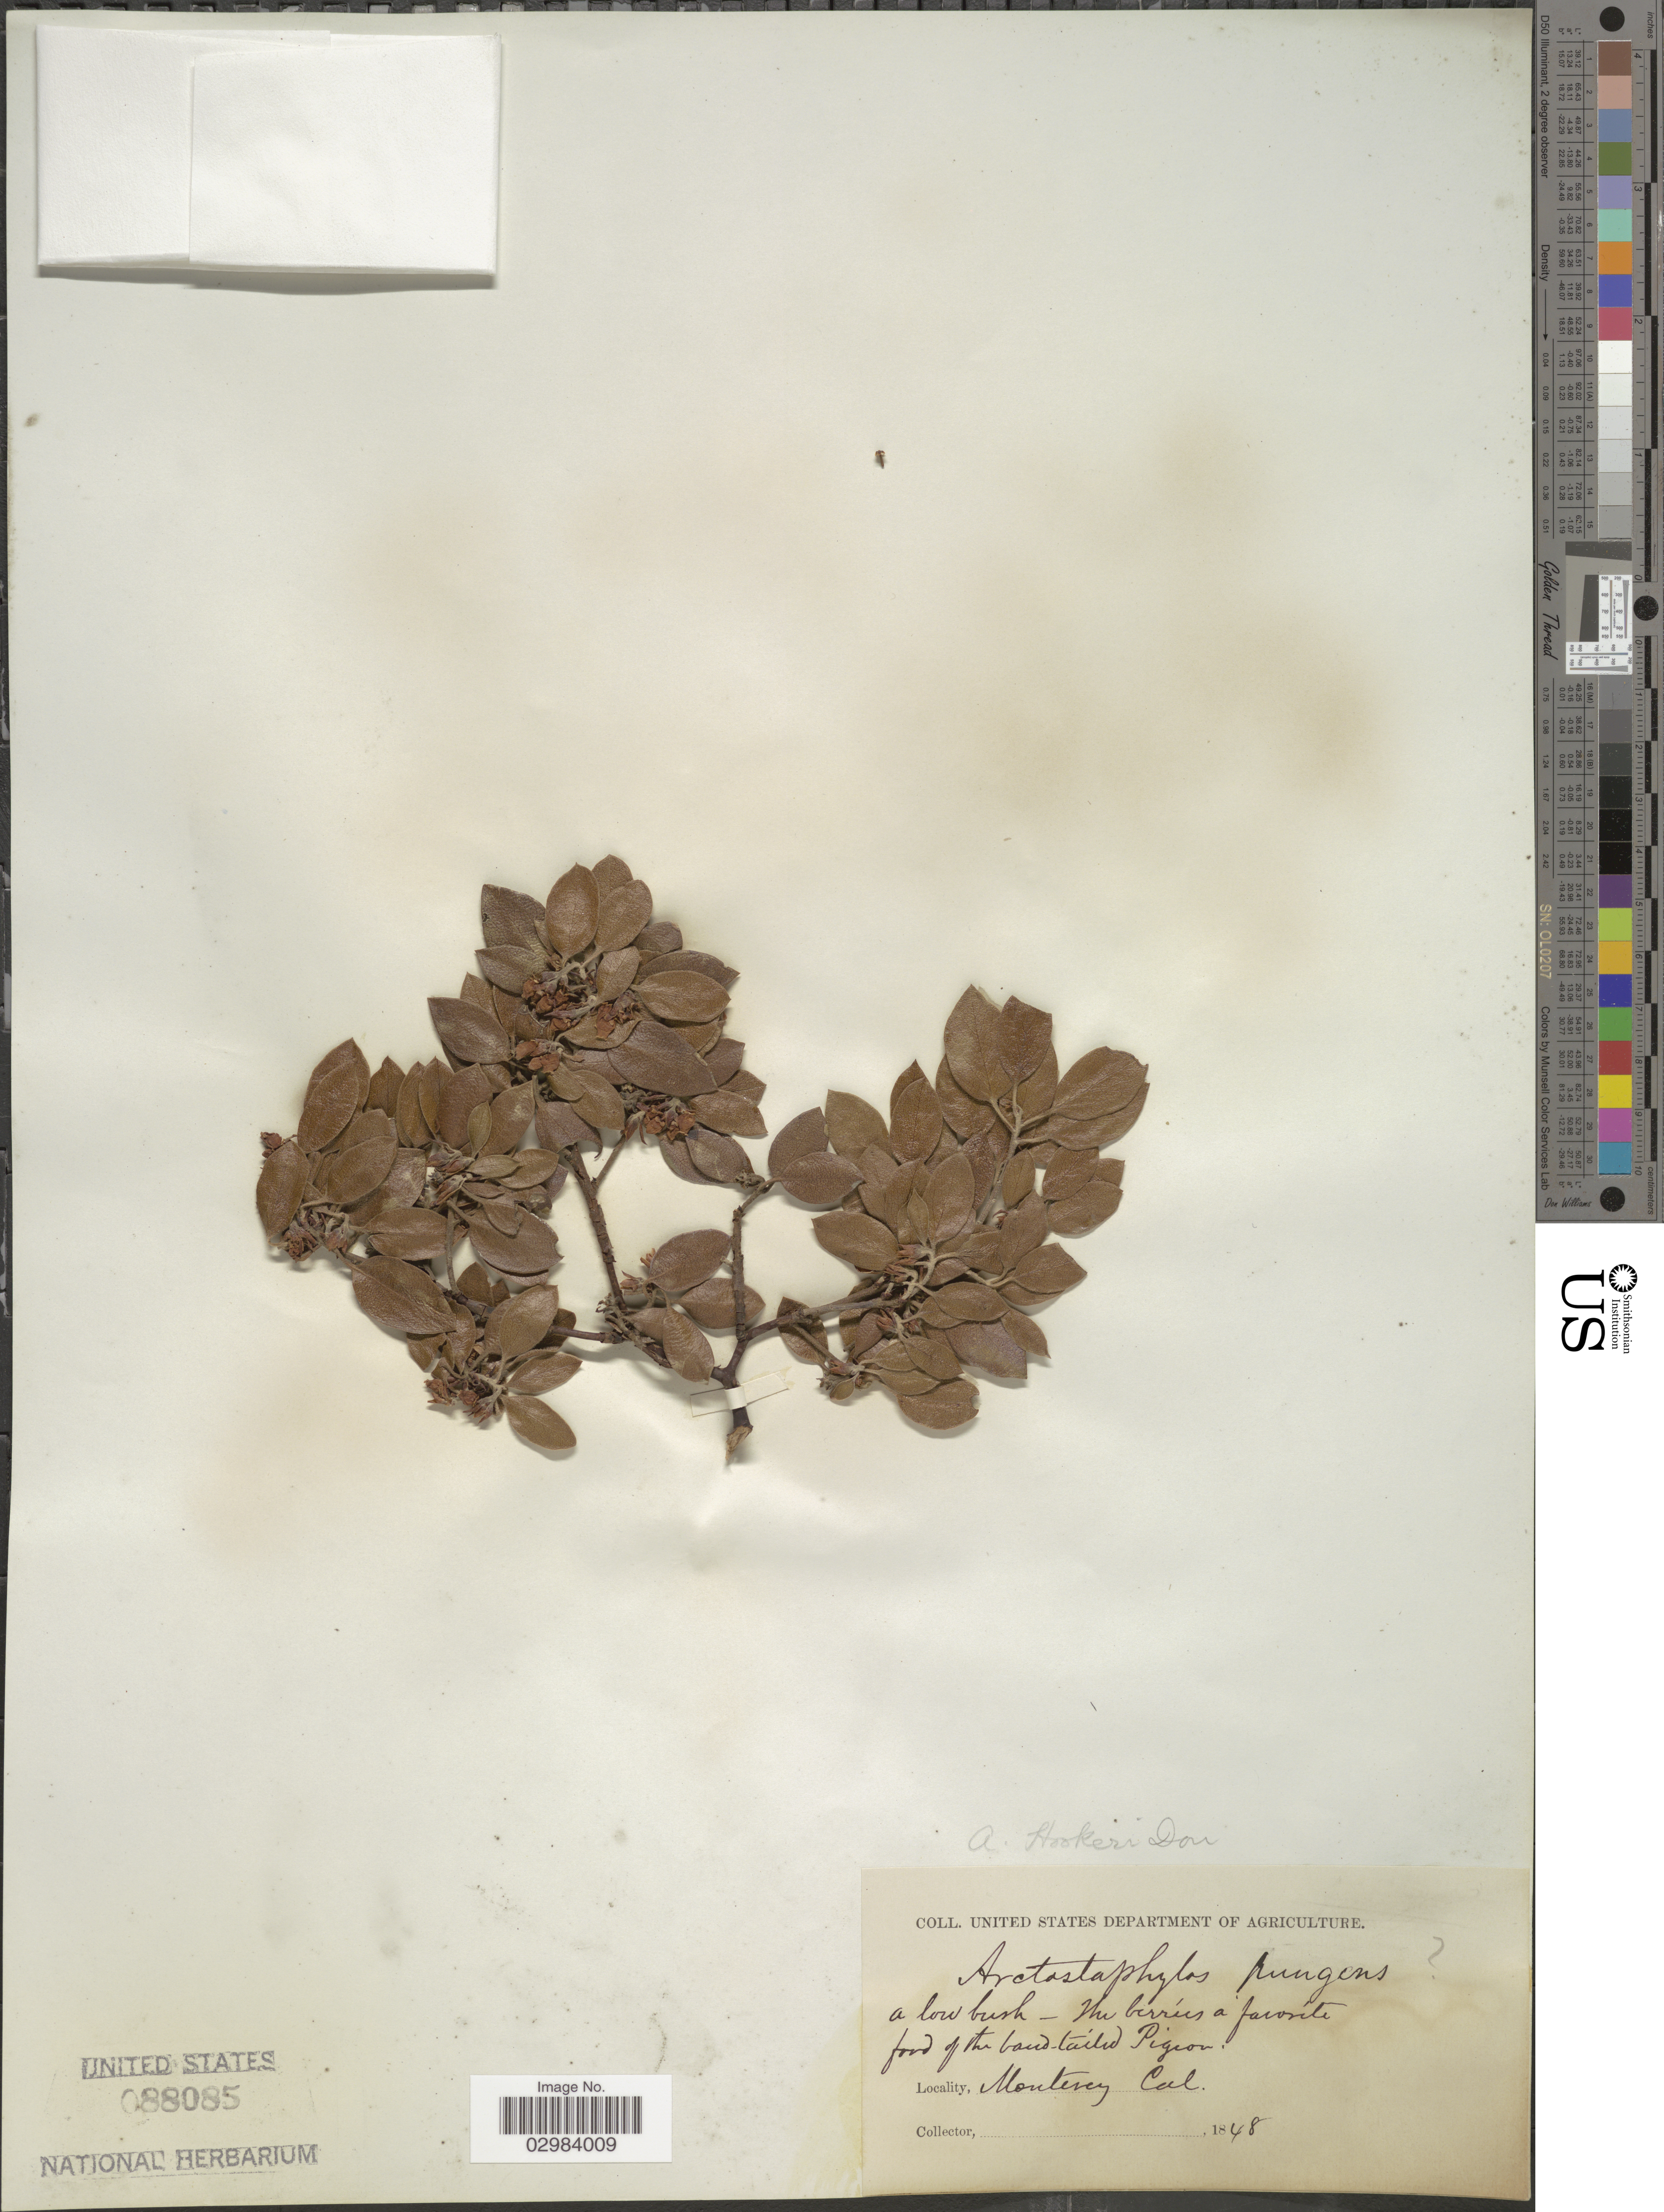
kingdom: Plantae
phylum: Tracheophyta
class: Magnoliopsida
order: Ericales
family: Ericaceae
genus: Arctostaphylos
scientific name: Arctostaphylos hookeri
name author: G. Don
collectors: Facchini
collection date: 1848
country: United States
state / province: California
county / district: Monterey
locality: Monterey.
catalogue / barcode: US 88085